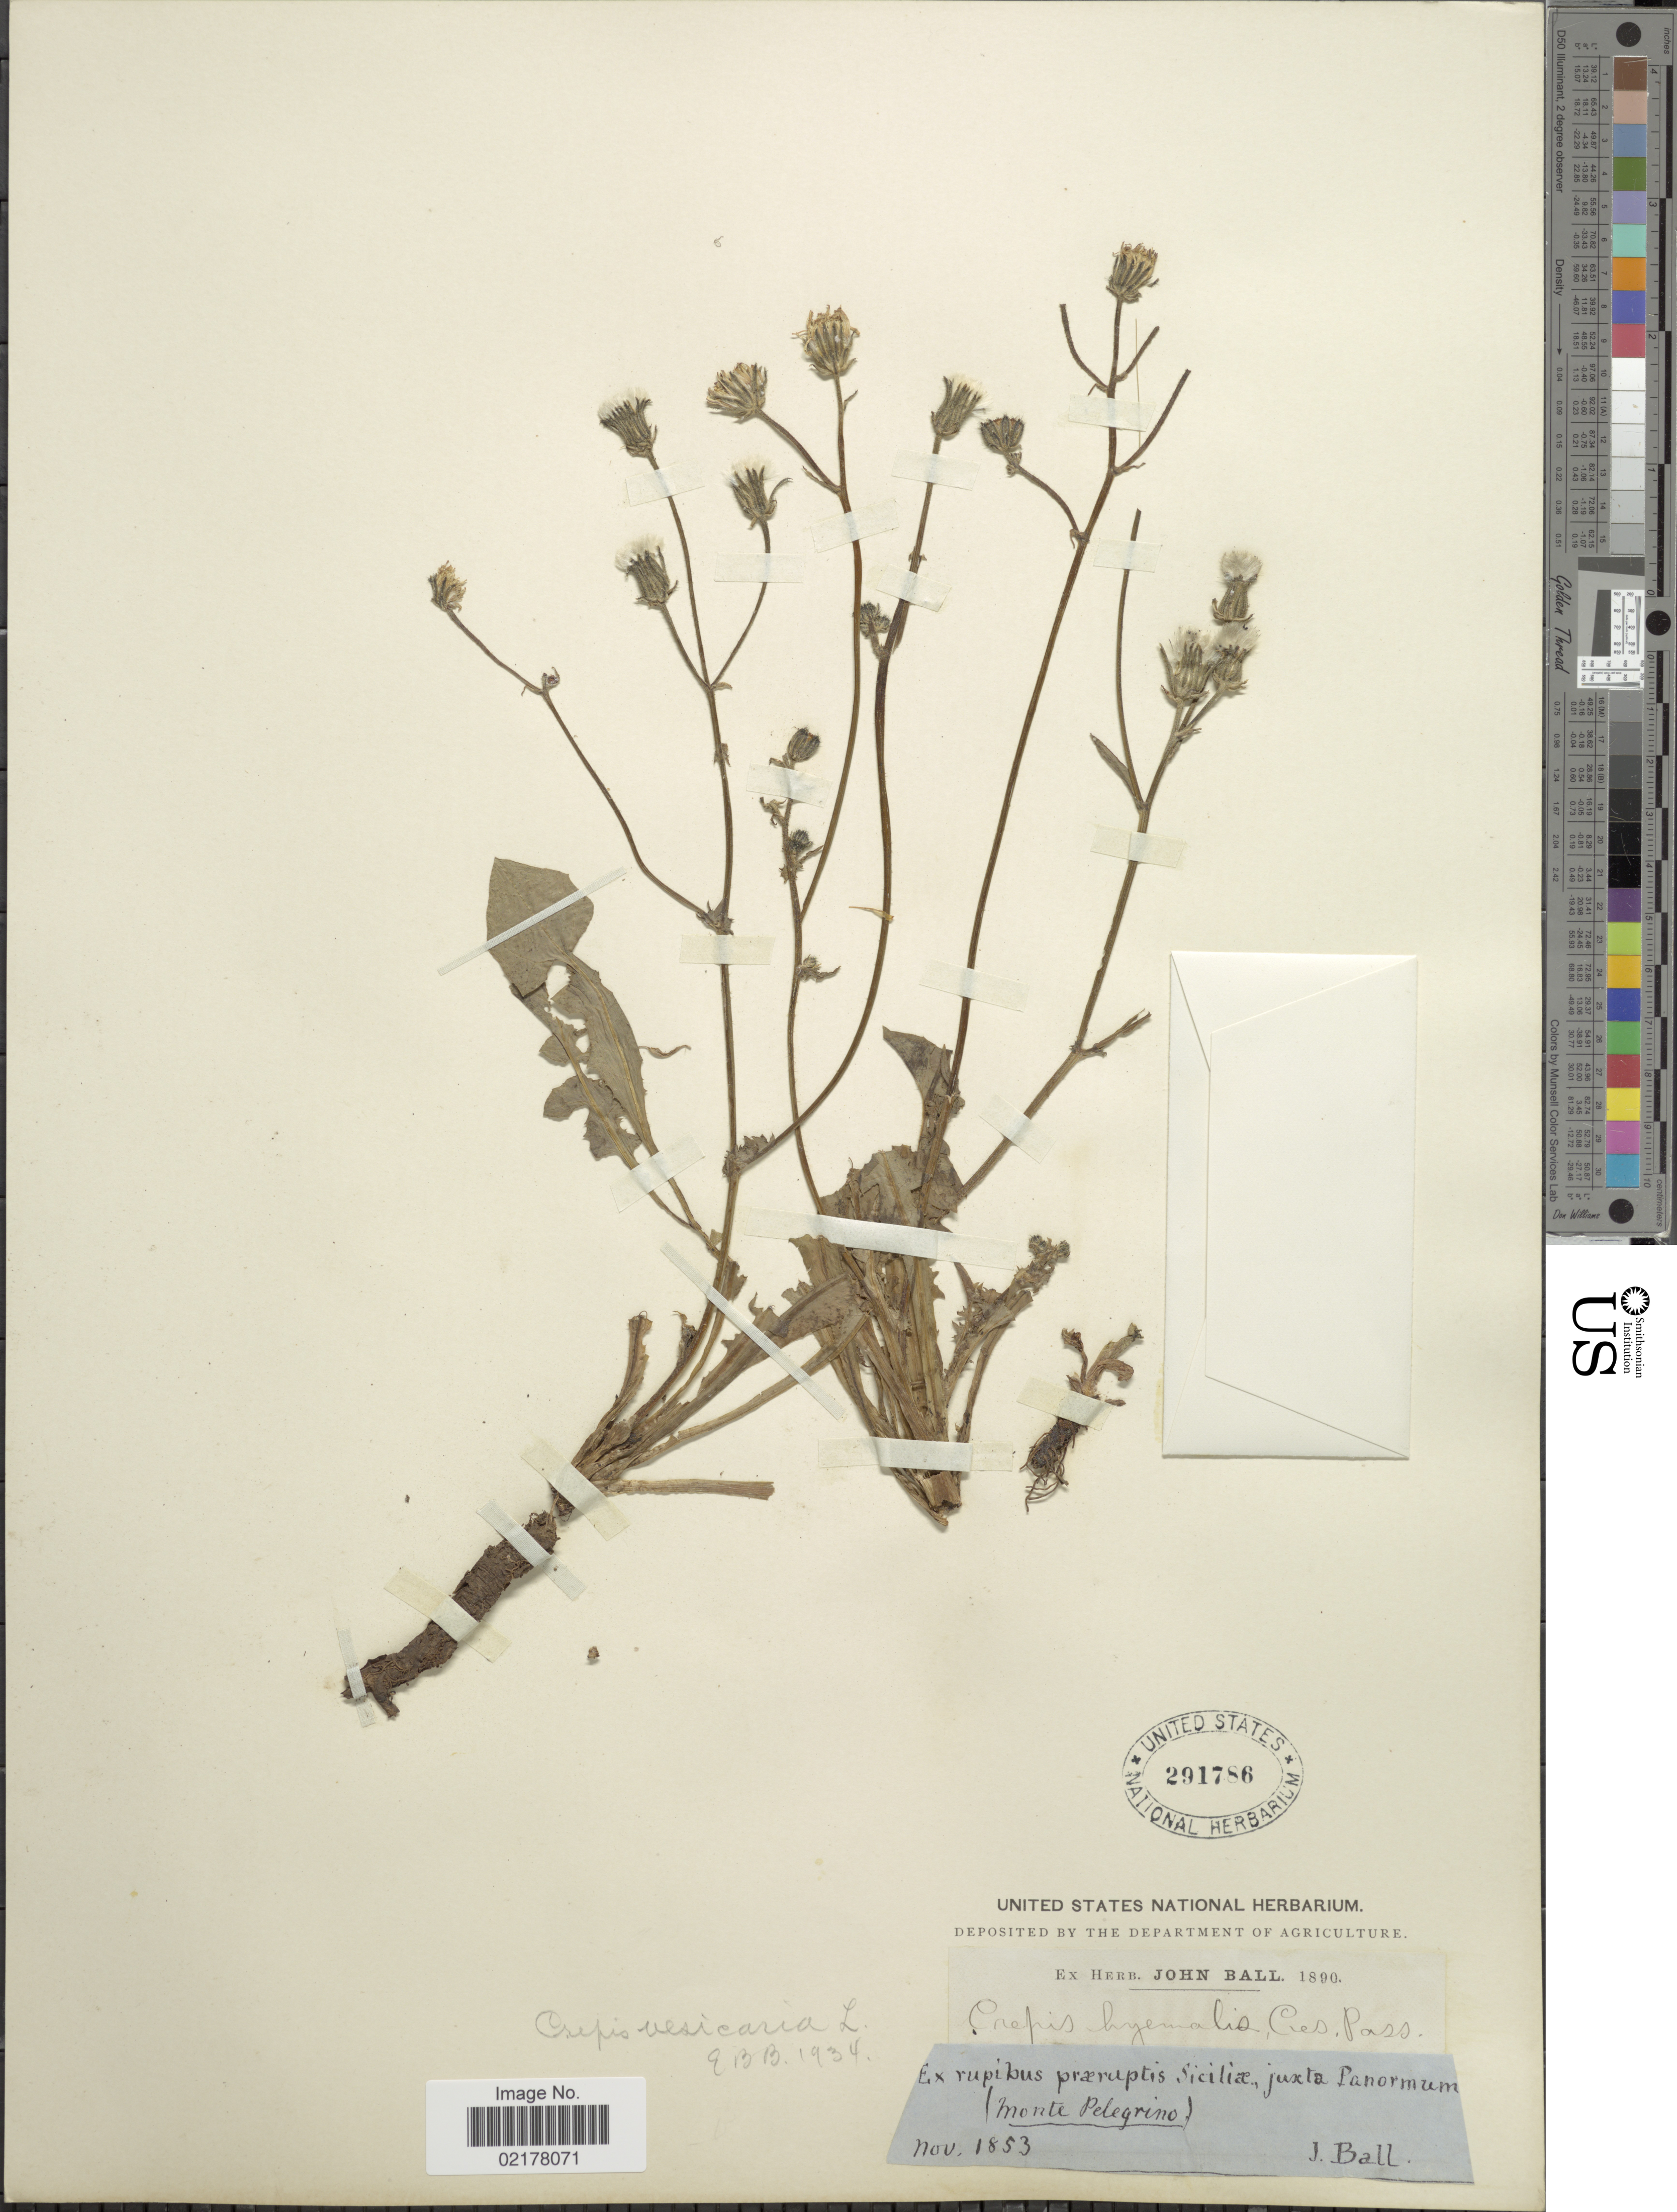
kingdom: Plantae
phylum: Tracheophyta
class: Magnoliopsida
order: Asterales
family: Asteraceae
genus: Crepis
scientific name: Crepis vesicaria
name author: L.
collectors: J. Ball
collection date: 1853-11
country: Italy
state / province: Siciliana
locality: Ex rupibus Siciliae, juxta Panormum (monte Pelegrino)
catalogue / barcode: US 291786